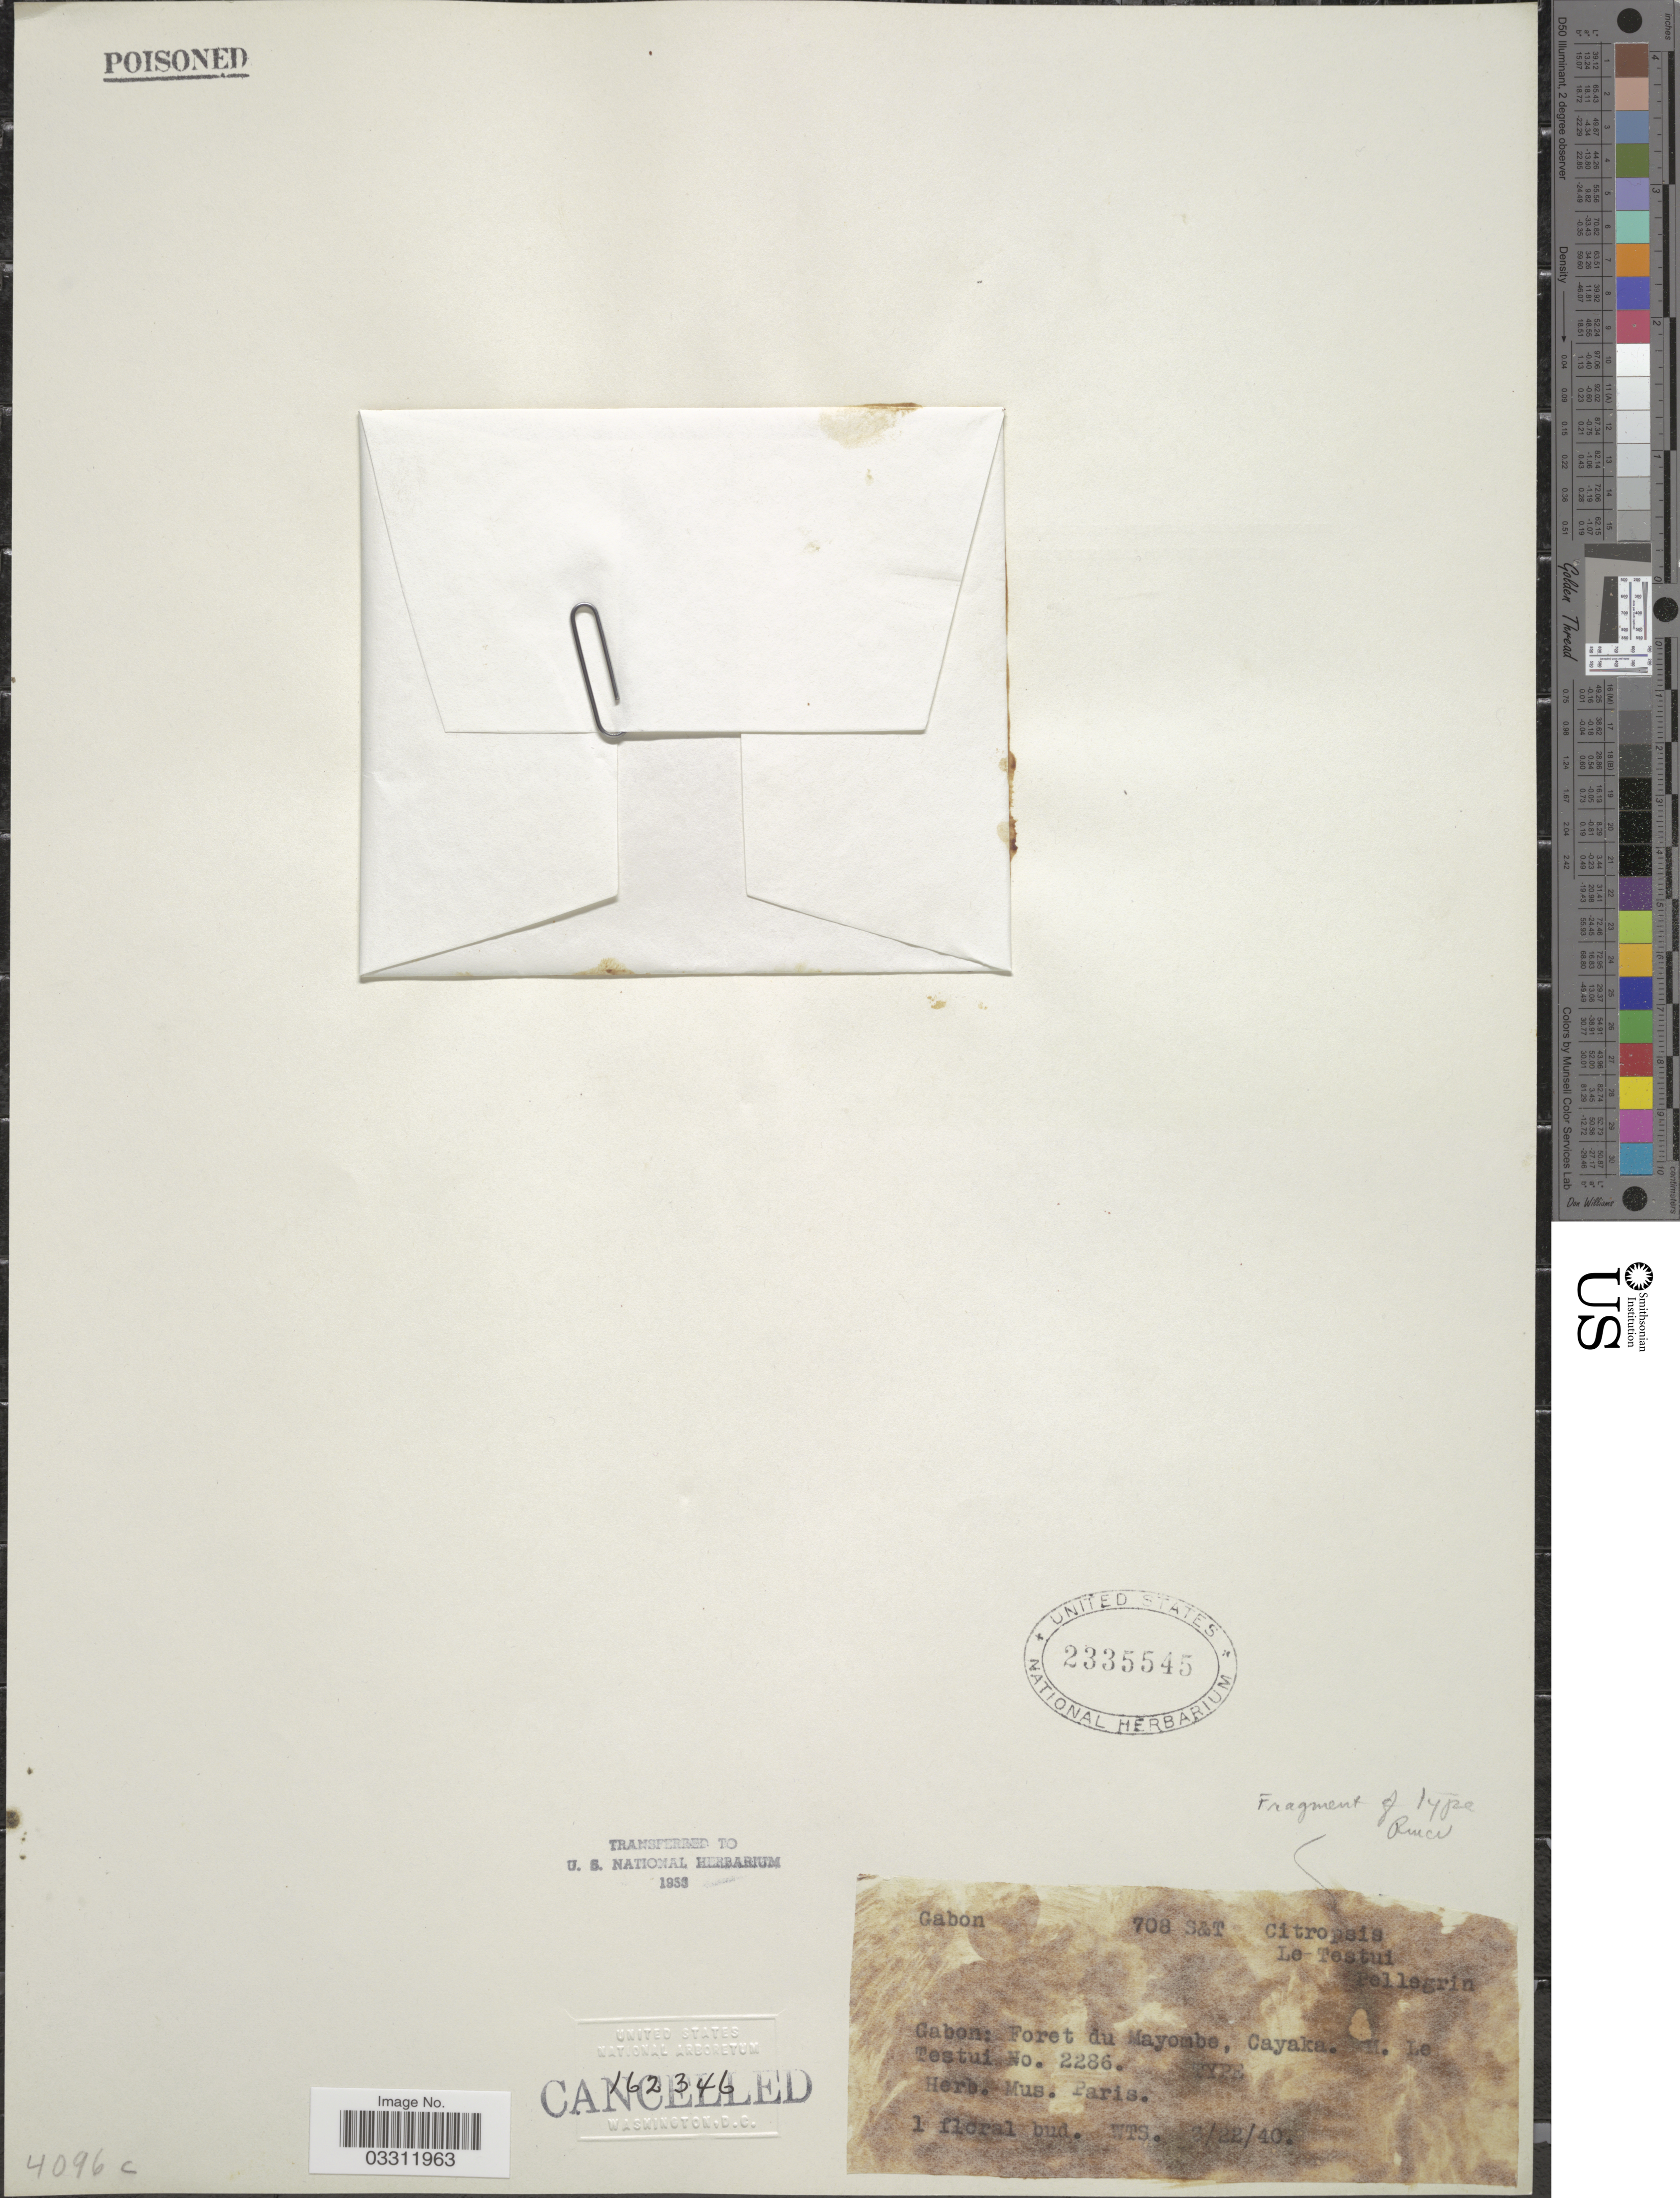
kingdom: Plantae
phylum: Tracheophyta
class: Magnoliopsida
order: Sapindales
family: Rutaceae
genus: Citropsis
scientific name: Citropsis le-testui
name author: Pellegr.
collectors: M. Le Testu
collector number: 2286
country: Gabon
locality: Foret du Mayombe, Cayaka.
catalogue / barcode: US 2335545